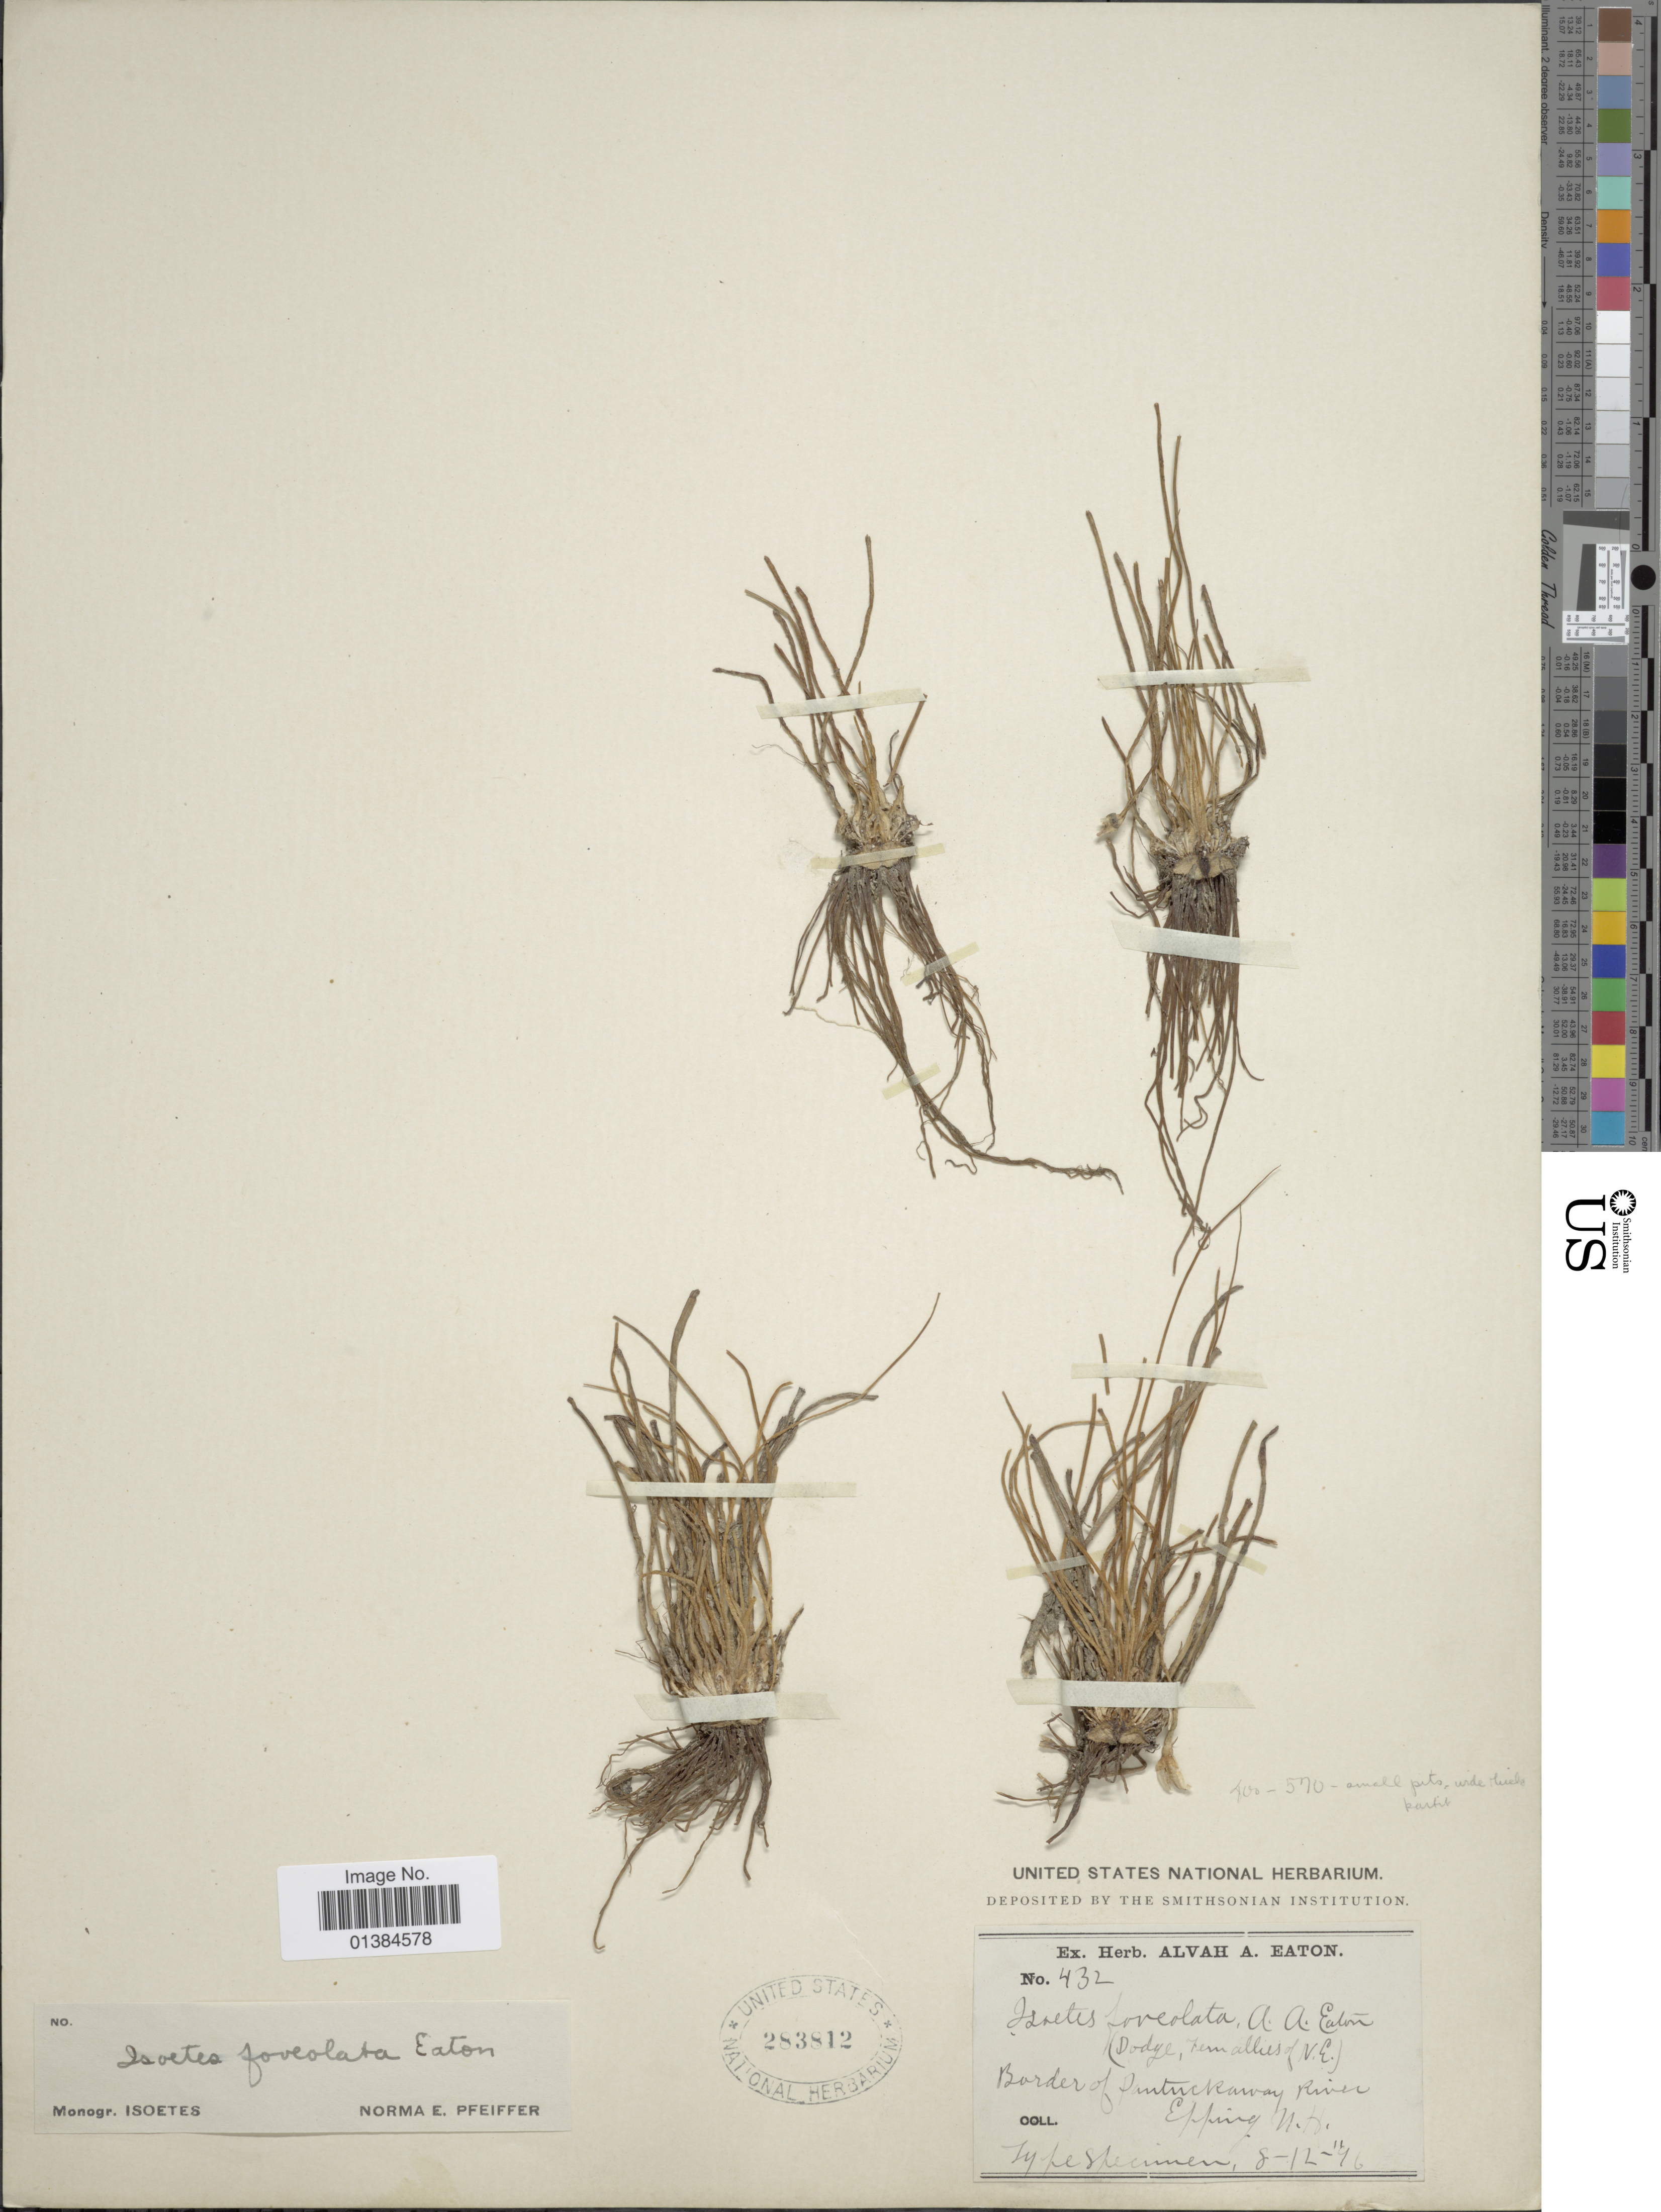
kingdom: Plantae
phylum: Tracheophyta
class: Lycopodiopsida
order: Isoetales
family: Isoetaceae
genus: Isoetes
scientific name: Isoetes foveolata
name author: A.A. Eaton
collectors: ex herb. Alvah A. Eaton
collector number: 432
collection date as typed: Transcribed d/m/y: 8/12/96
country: United States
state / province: New Hampshire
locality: Border of Pautuckaway River, Epping.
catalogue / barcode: US 283812